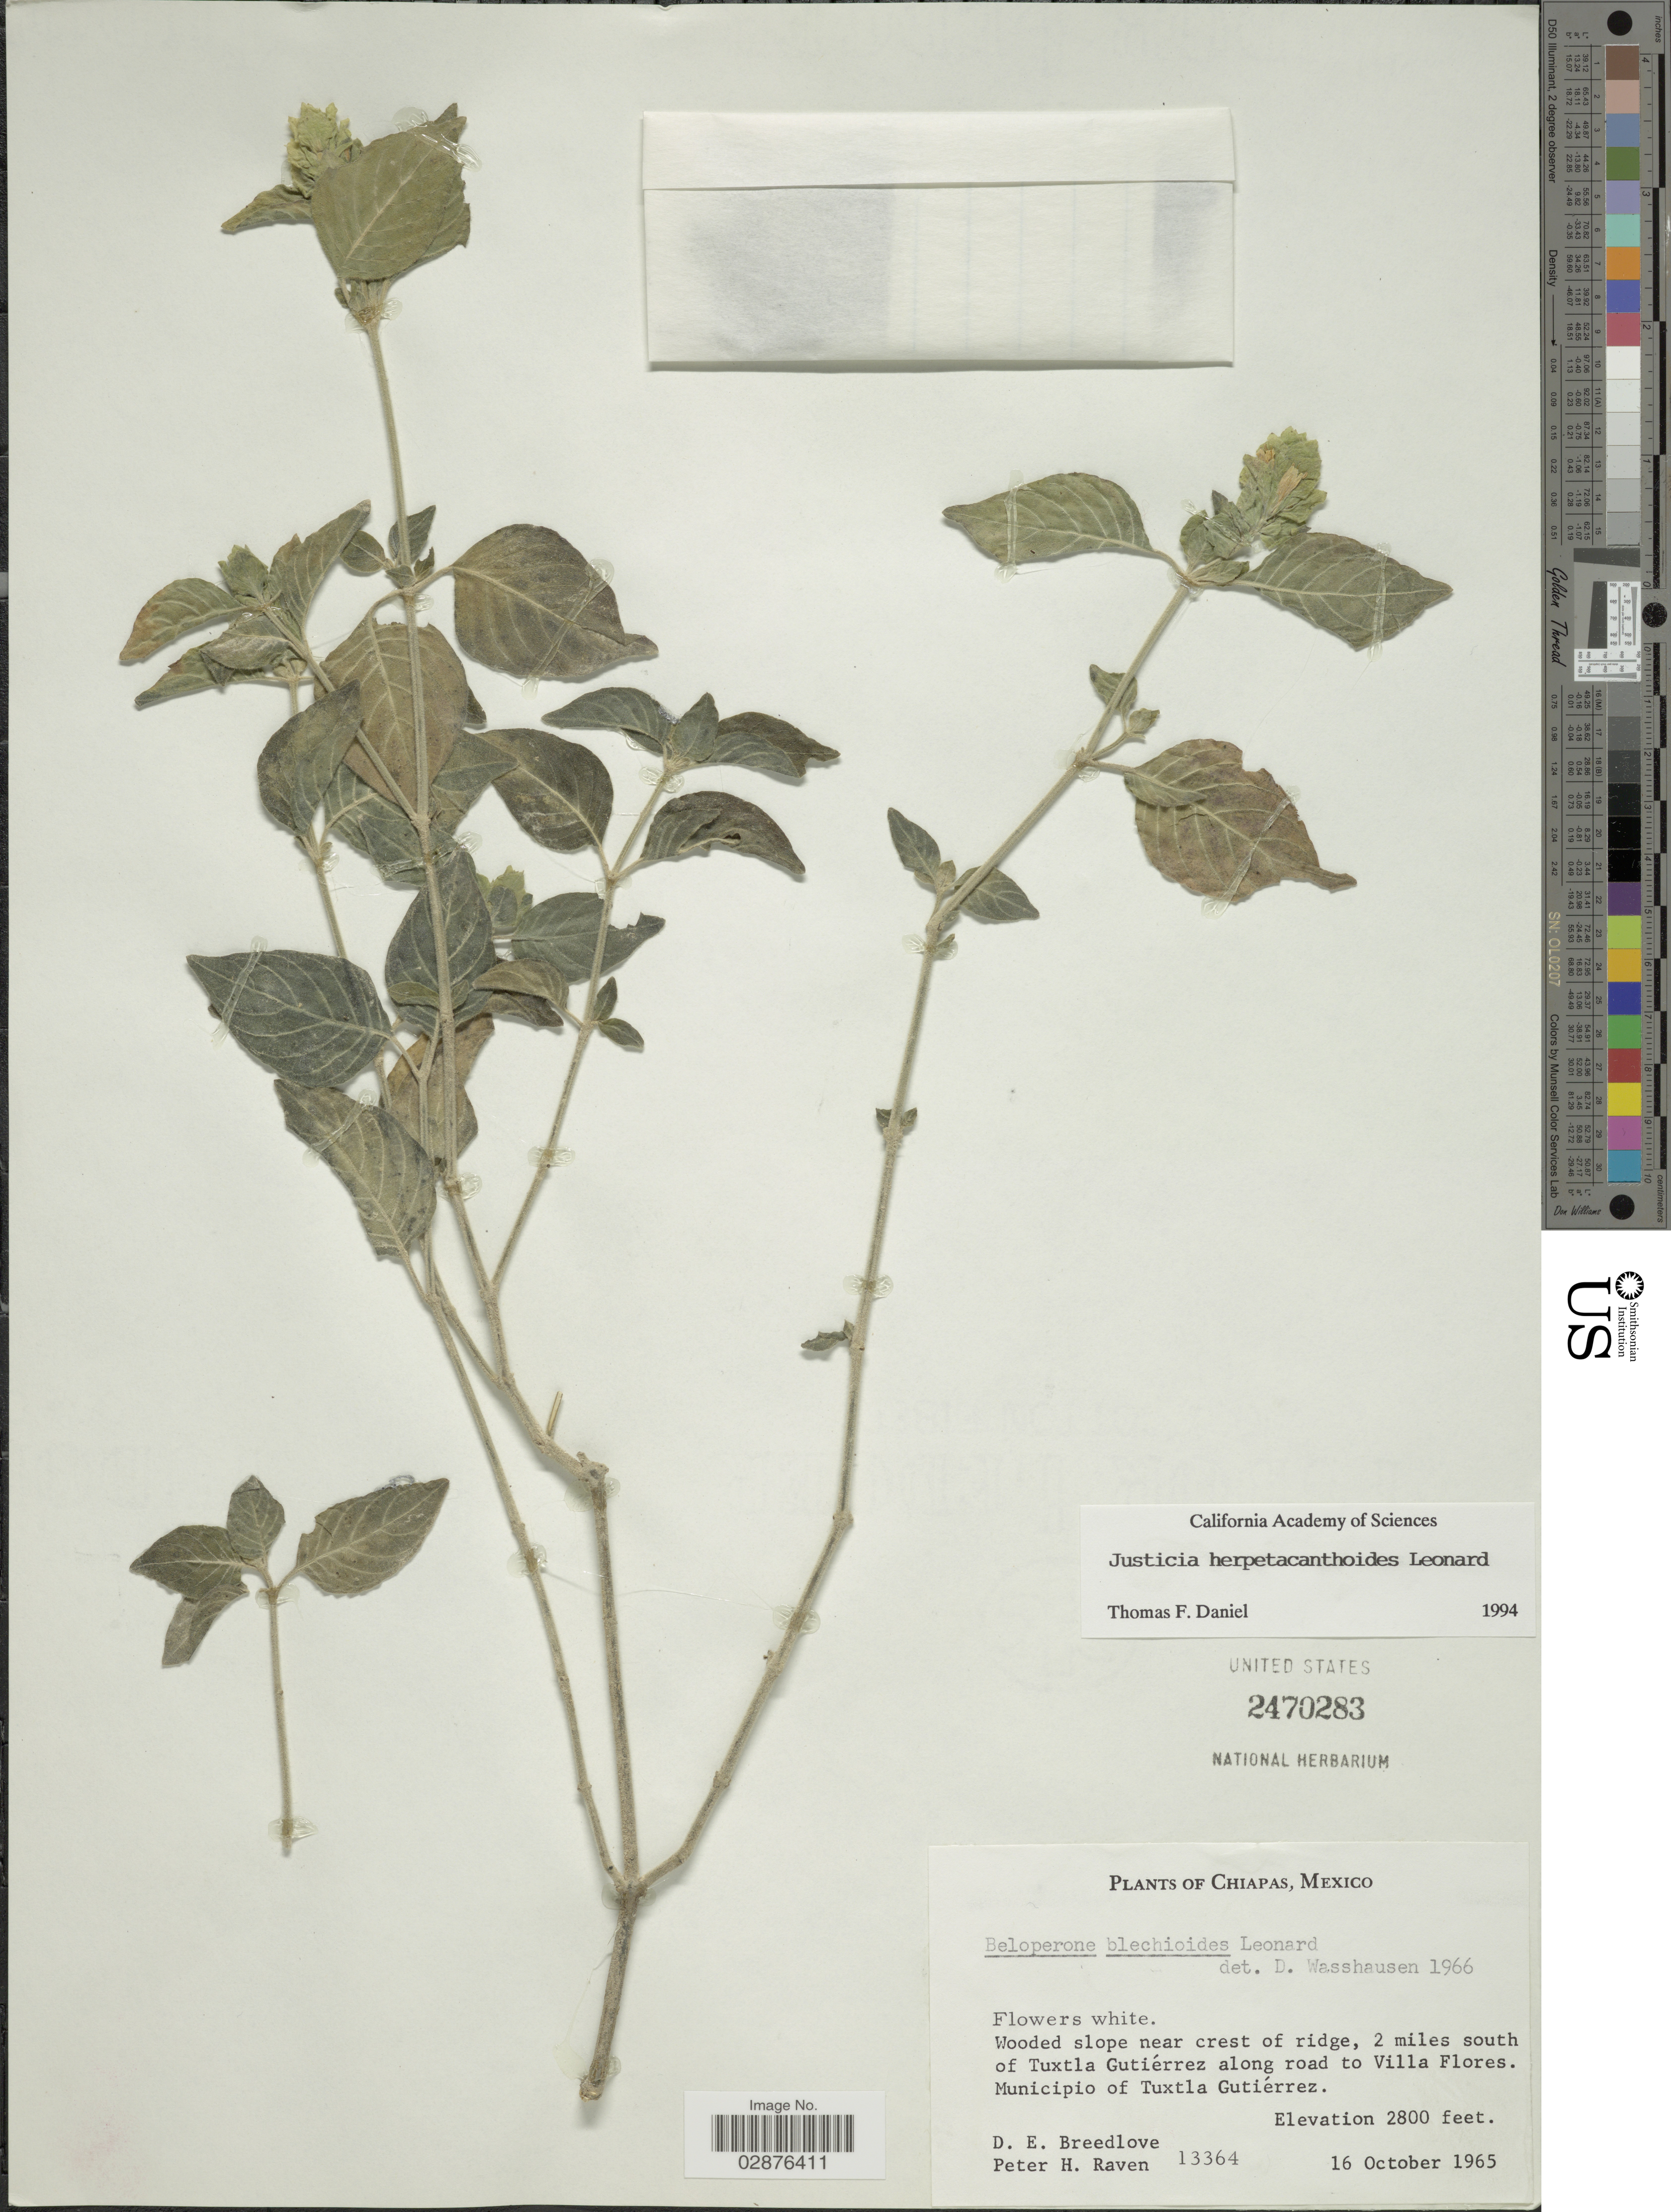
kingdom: Plantae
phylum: Tracheophyta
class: Magnoliopsida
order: Lamiales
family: Acanthaceae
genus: Justicia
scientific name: Justicia herpetacanthoides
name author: Leonard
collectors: D. E. Breedlove & P. Raven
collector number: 13364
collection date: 1965-10-16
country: Mexico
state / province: Chiapas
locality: Wooded slope near crest of ridge, 2 miles south of Tuxtla Gutiérrez along road to Villa Flores. Municipio of Tuxtla Gutiérrez.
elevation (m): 853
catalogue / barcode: US 2470283